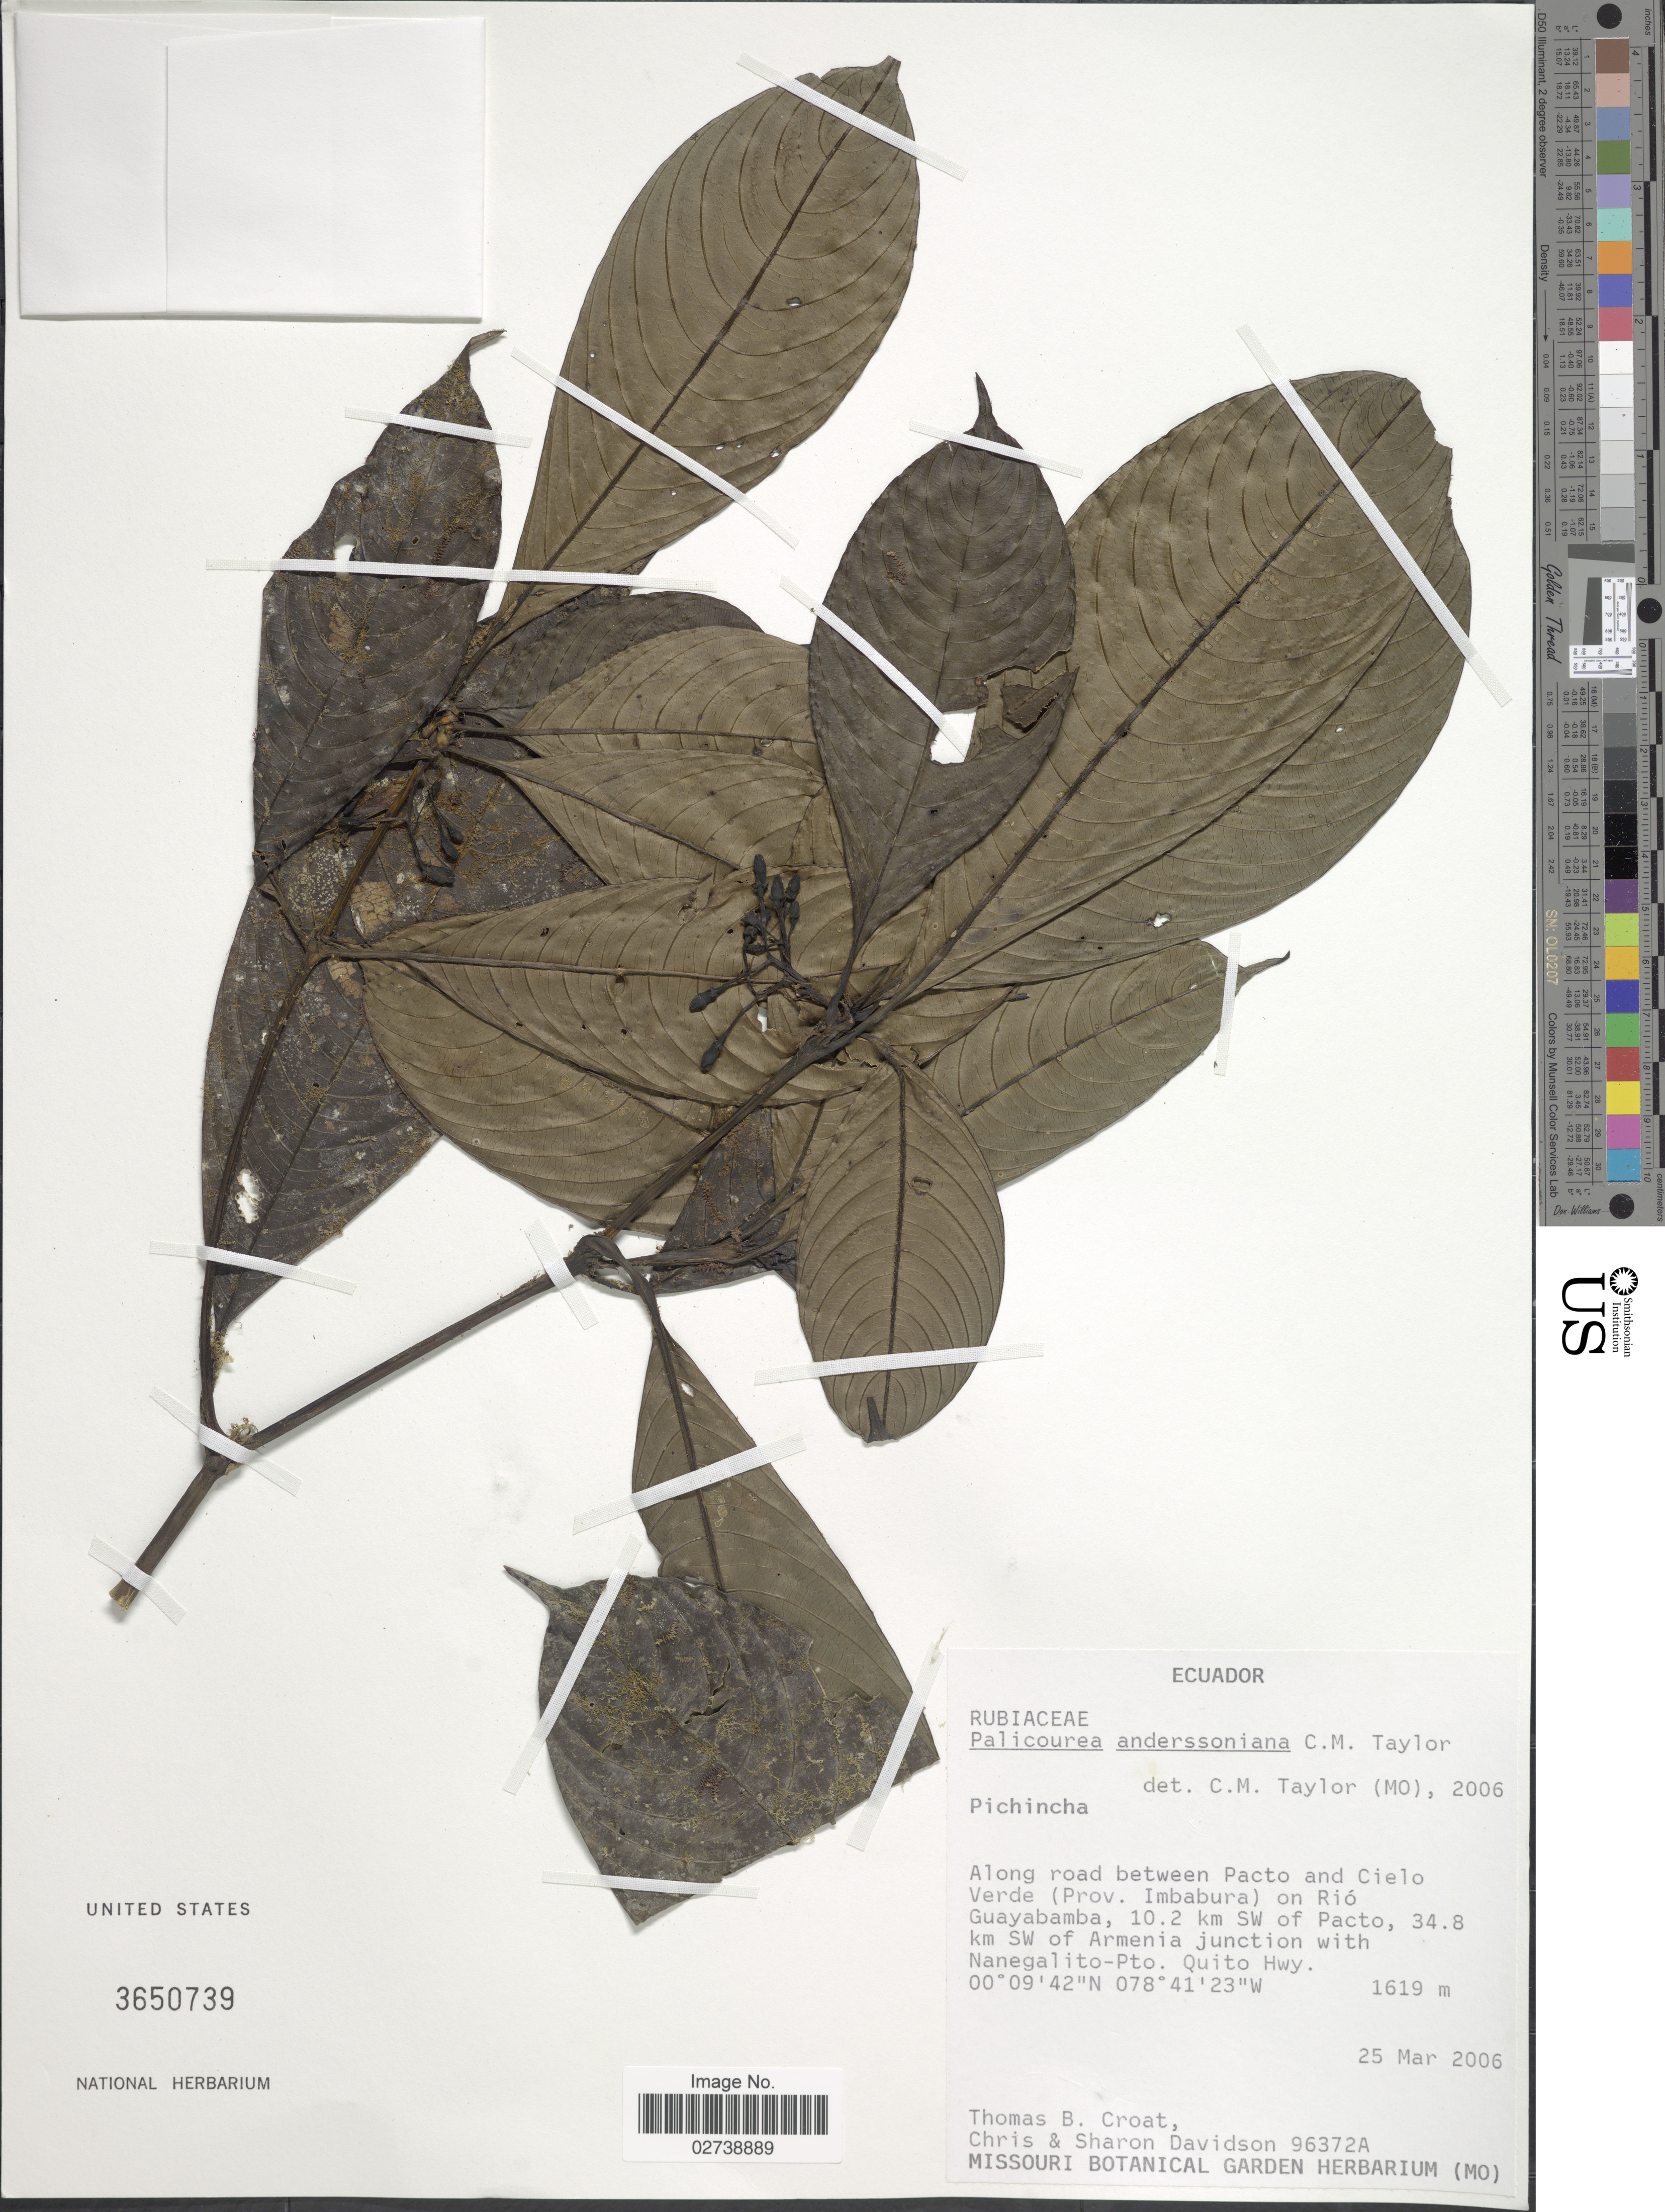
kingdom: Plantae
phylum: Tracheophyta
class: Magnoliopsida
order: Gentianales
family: Rubiaceae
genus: Palicourea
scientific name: Palicourea anderssoniana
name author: C.M. Taylor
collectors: T. B. Croat, C. Davidson & S. Davidson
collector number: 96372A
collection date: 2006-03-25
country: Ecuador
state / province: Pichincha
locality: Pichincha. Along road between Pacto and Cielo Verde ( Prov. Imbabura) on Rio Guayabamba, 10,2 km SW of Pacto, 34.8 km SW of Armenia junction with Nanegalito-Pto. Quito Hwy.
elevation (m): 1619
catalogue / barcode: US 3650739